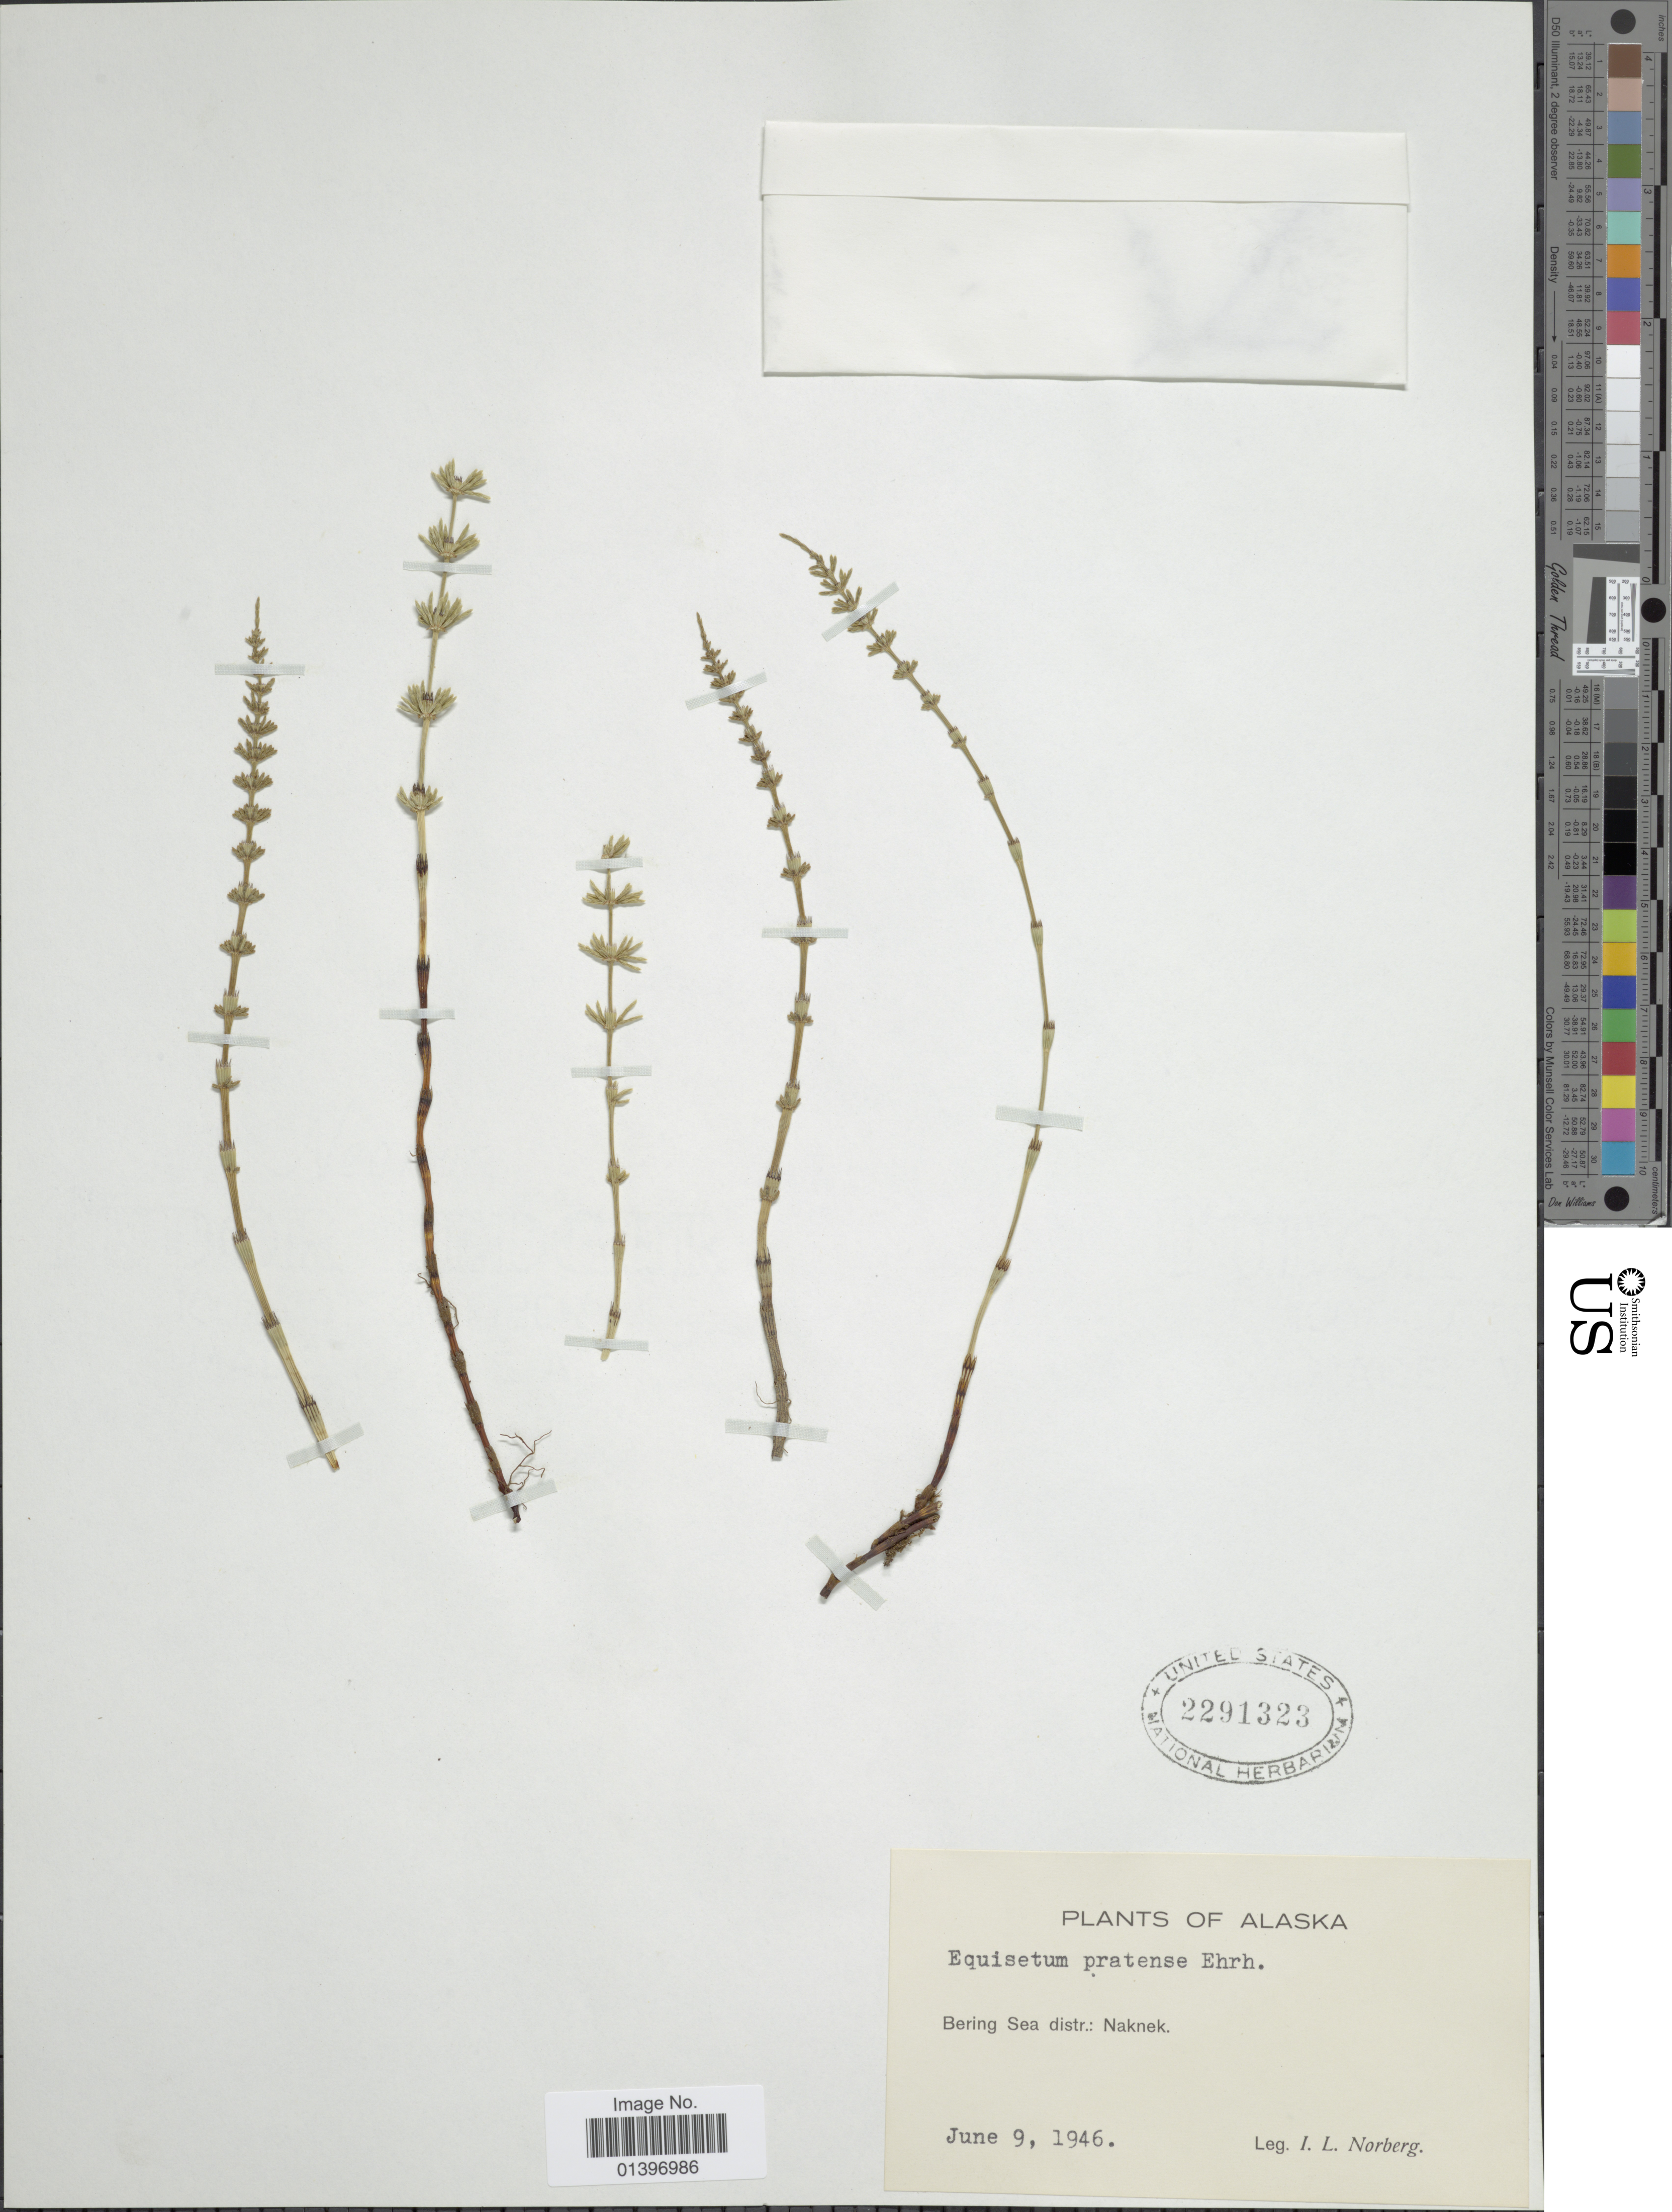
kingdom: Plantae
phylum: Tracheophyta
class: Polypodiopsida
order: Equisetales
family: Equisetaceae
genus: Equisetum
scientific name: Equisetum pratense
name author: Ehrh.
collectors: I. Norberg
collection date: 1946-06-09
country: United States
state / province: Alaska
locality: Bering Sea distr.: Naknek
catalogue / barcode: US 2291323